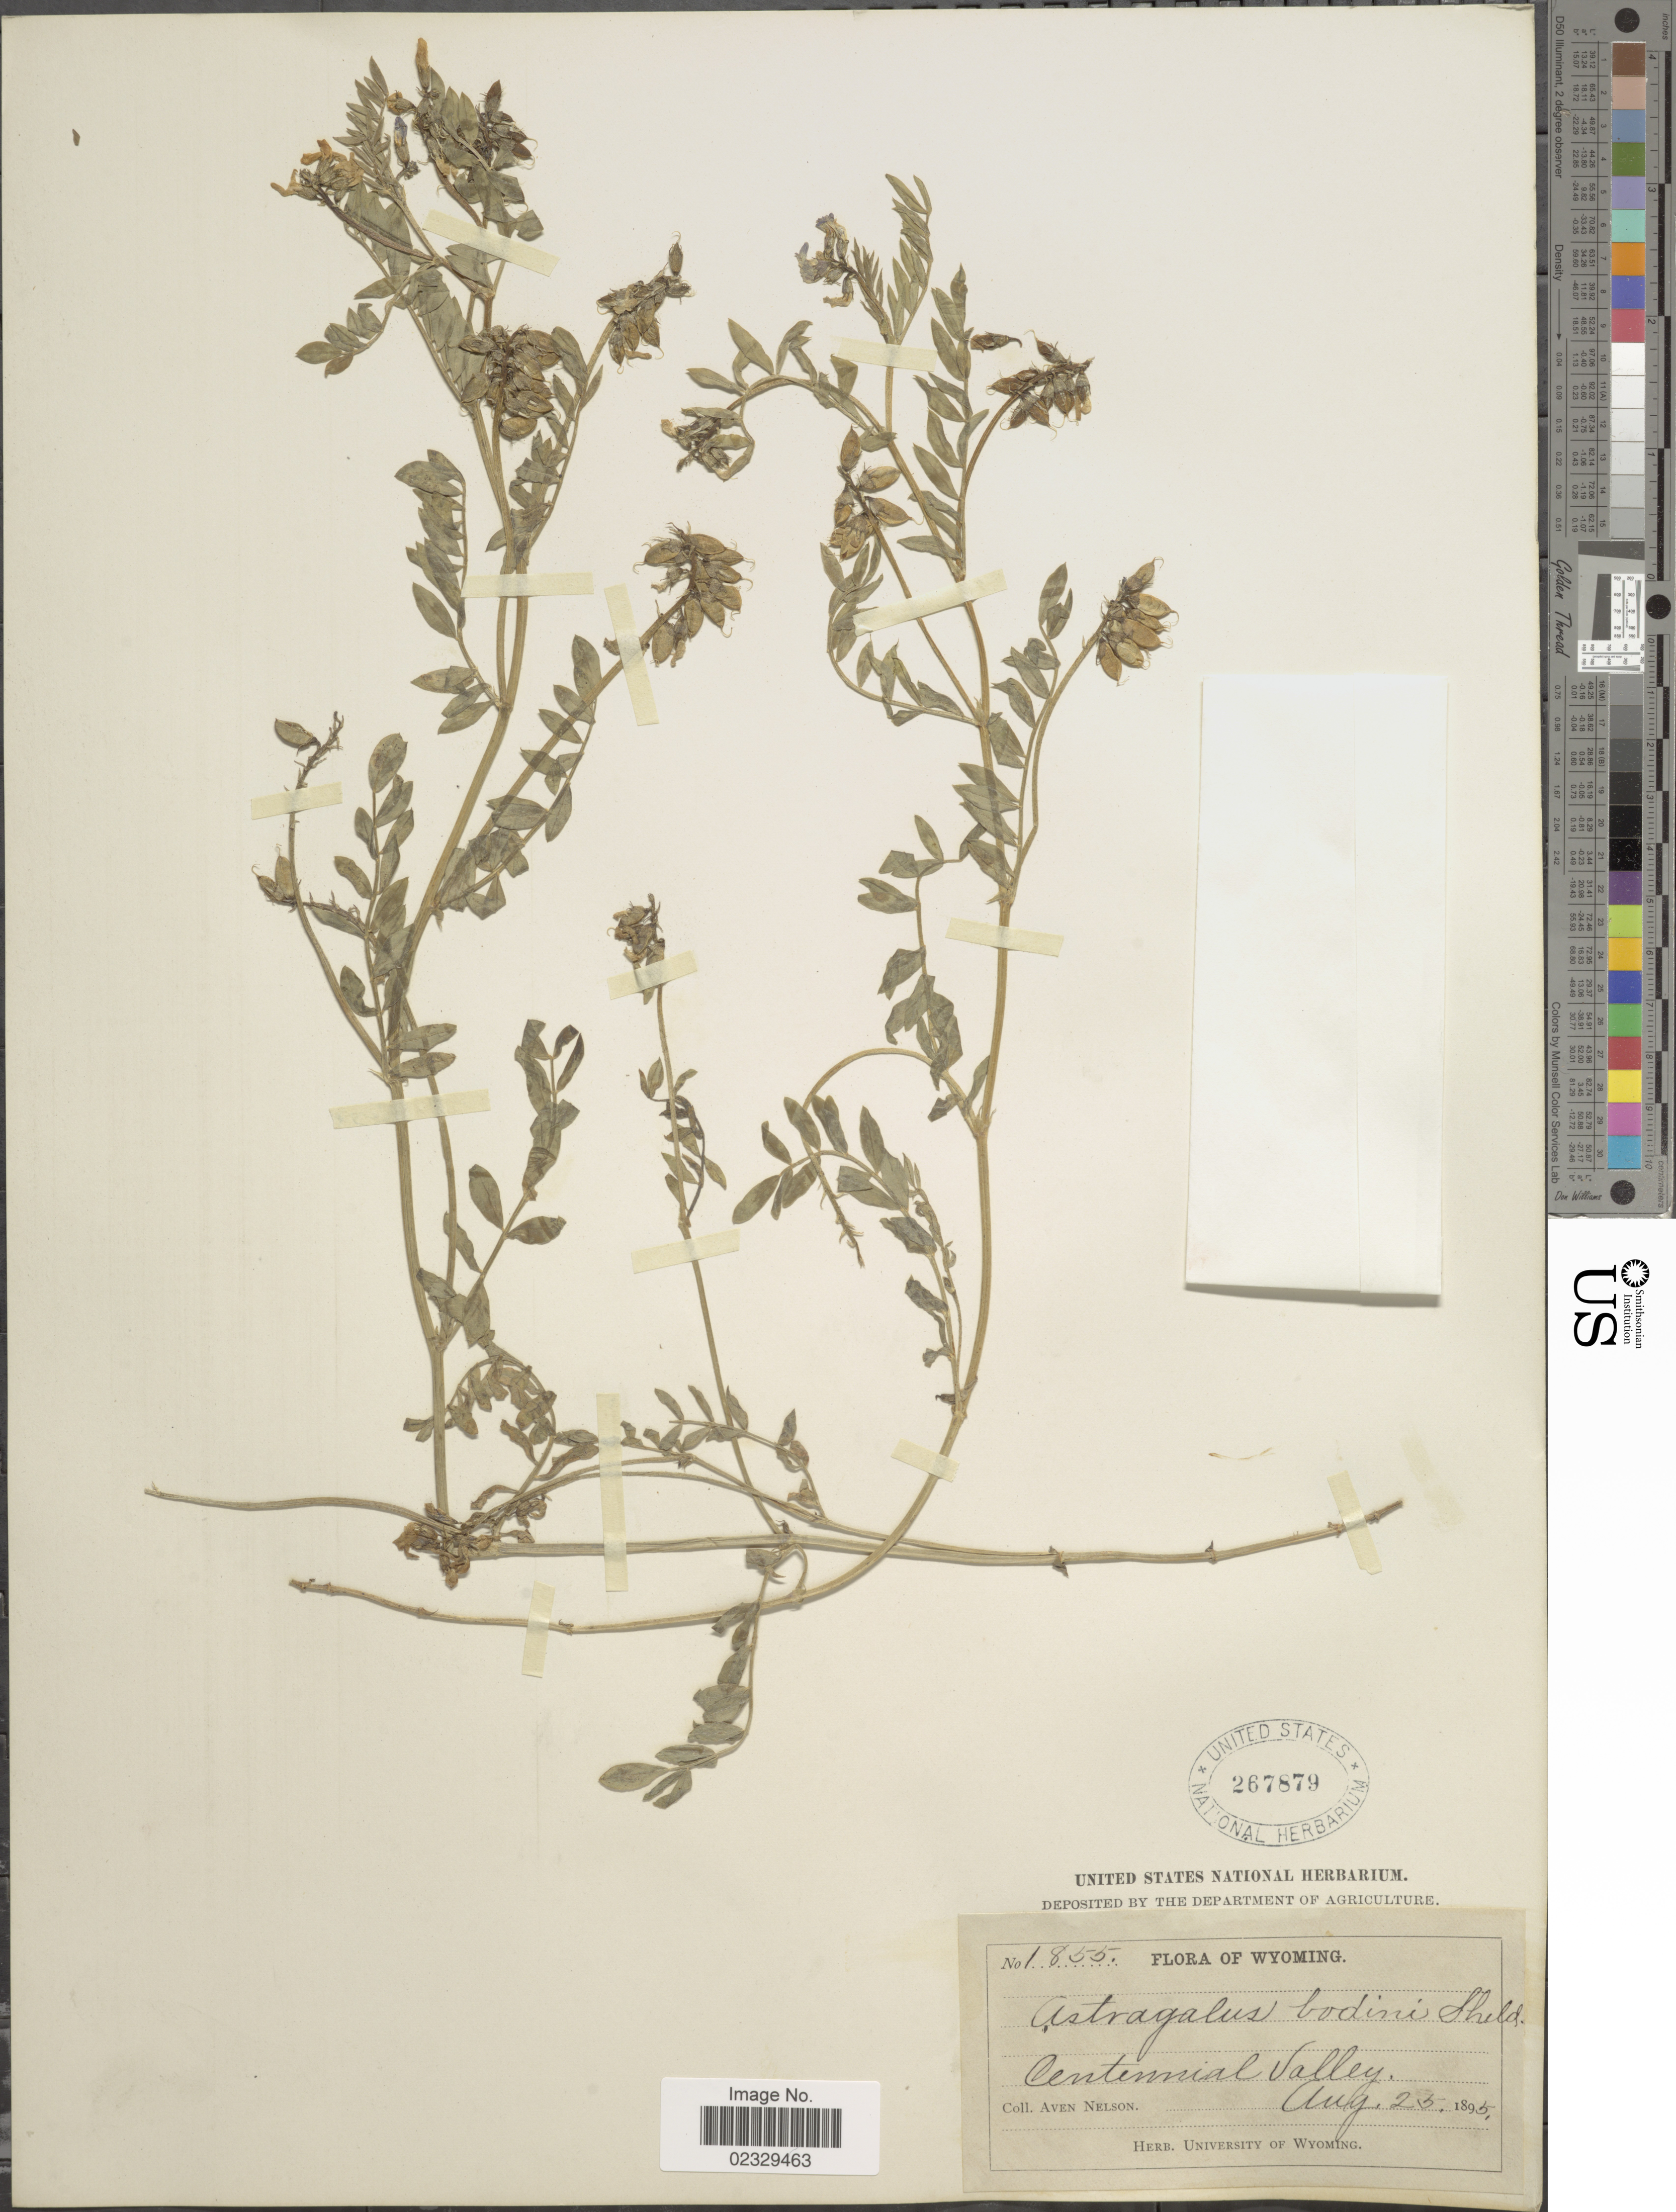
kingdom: Plantae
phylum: Tracheophyta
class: Magnoliopsida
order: Fabales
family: Fabaceae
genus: Astragalus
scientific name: Astragalus bodinii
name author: E. Sheld.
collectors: A. Nelson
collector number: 1855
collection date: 1895-08-25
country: United States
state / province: Wyoming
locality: Centennial Valley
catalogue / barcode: US 267879